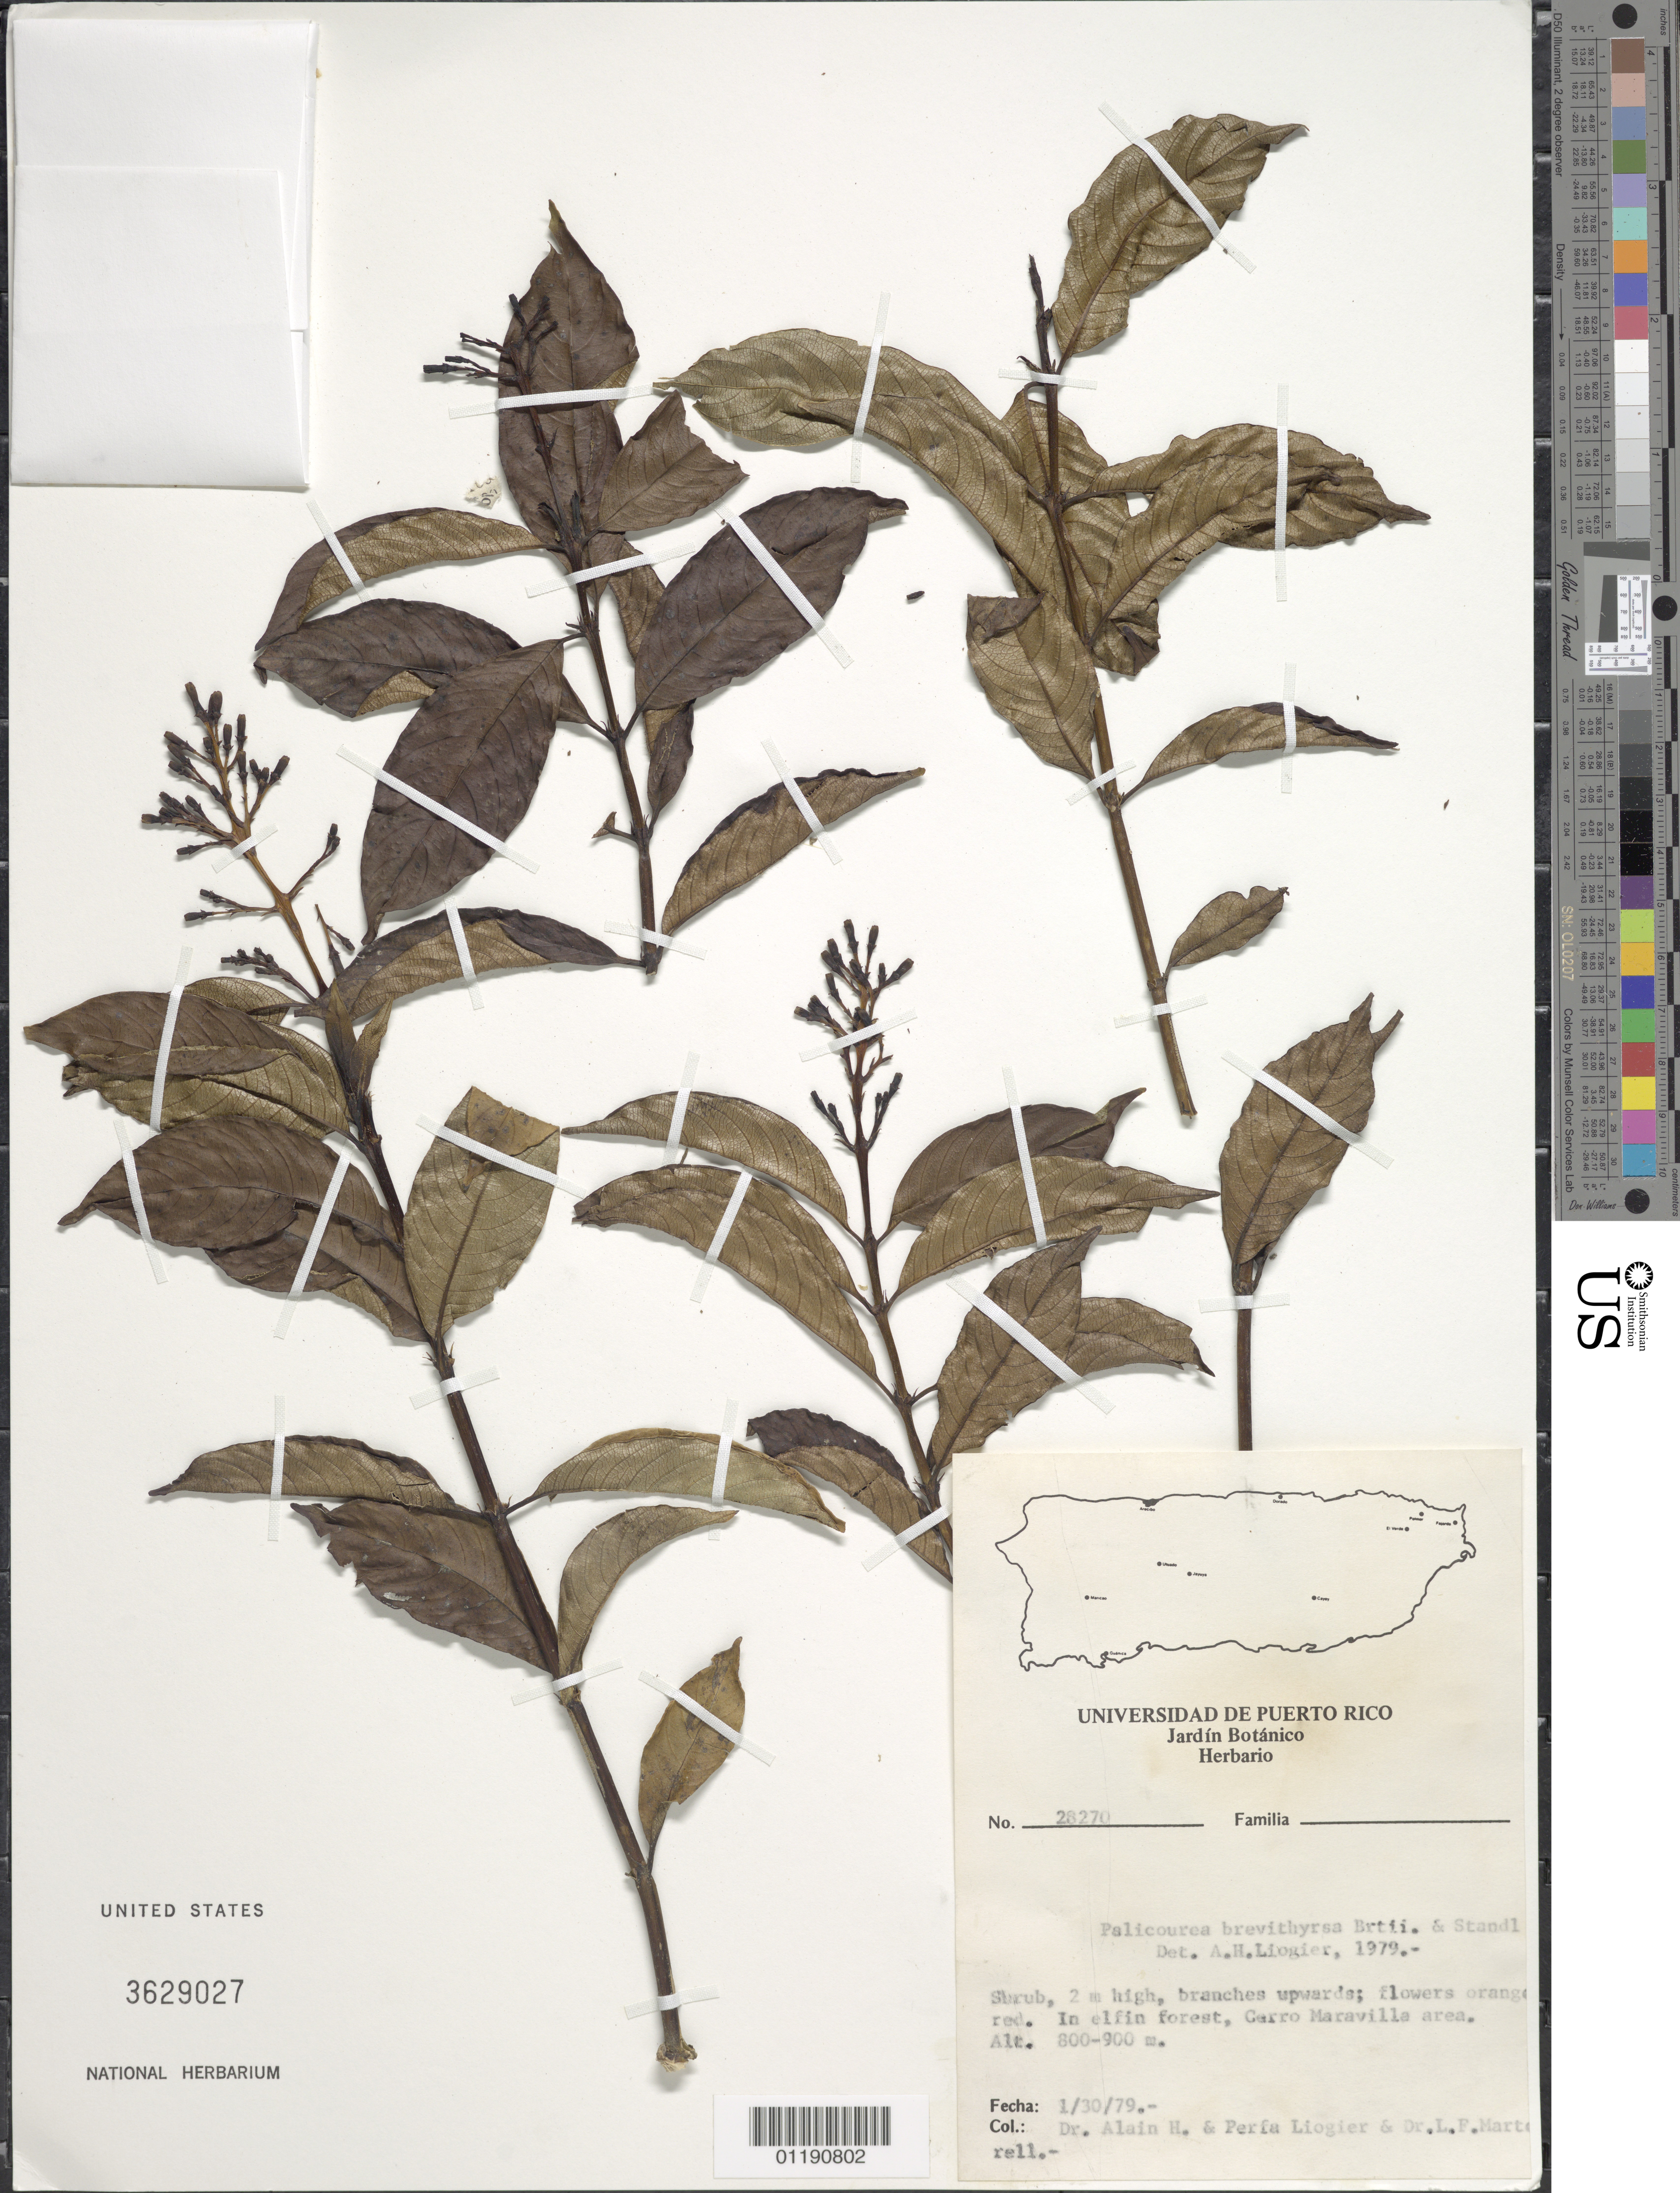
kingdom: Plantae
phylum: Tracheophyta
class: Magnoliopsida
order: Gentianales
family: Rubiaceae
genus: Palicourea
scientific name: Palicourea brevithyrsa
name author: Britton & Standl. in Britton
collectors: A. H. Liogier, M. P. Liogier & L. Martorell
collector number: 28270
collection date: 1979-01-30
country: Puerto Rico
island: Puerto Rico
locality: Garro Maraville area.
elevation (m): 800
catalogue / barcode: US 3629027